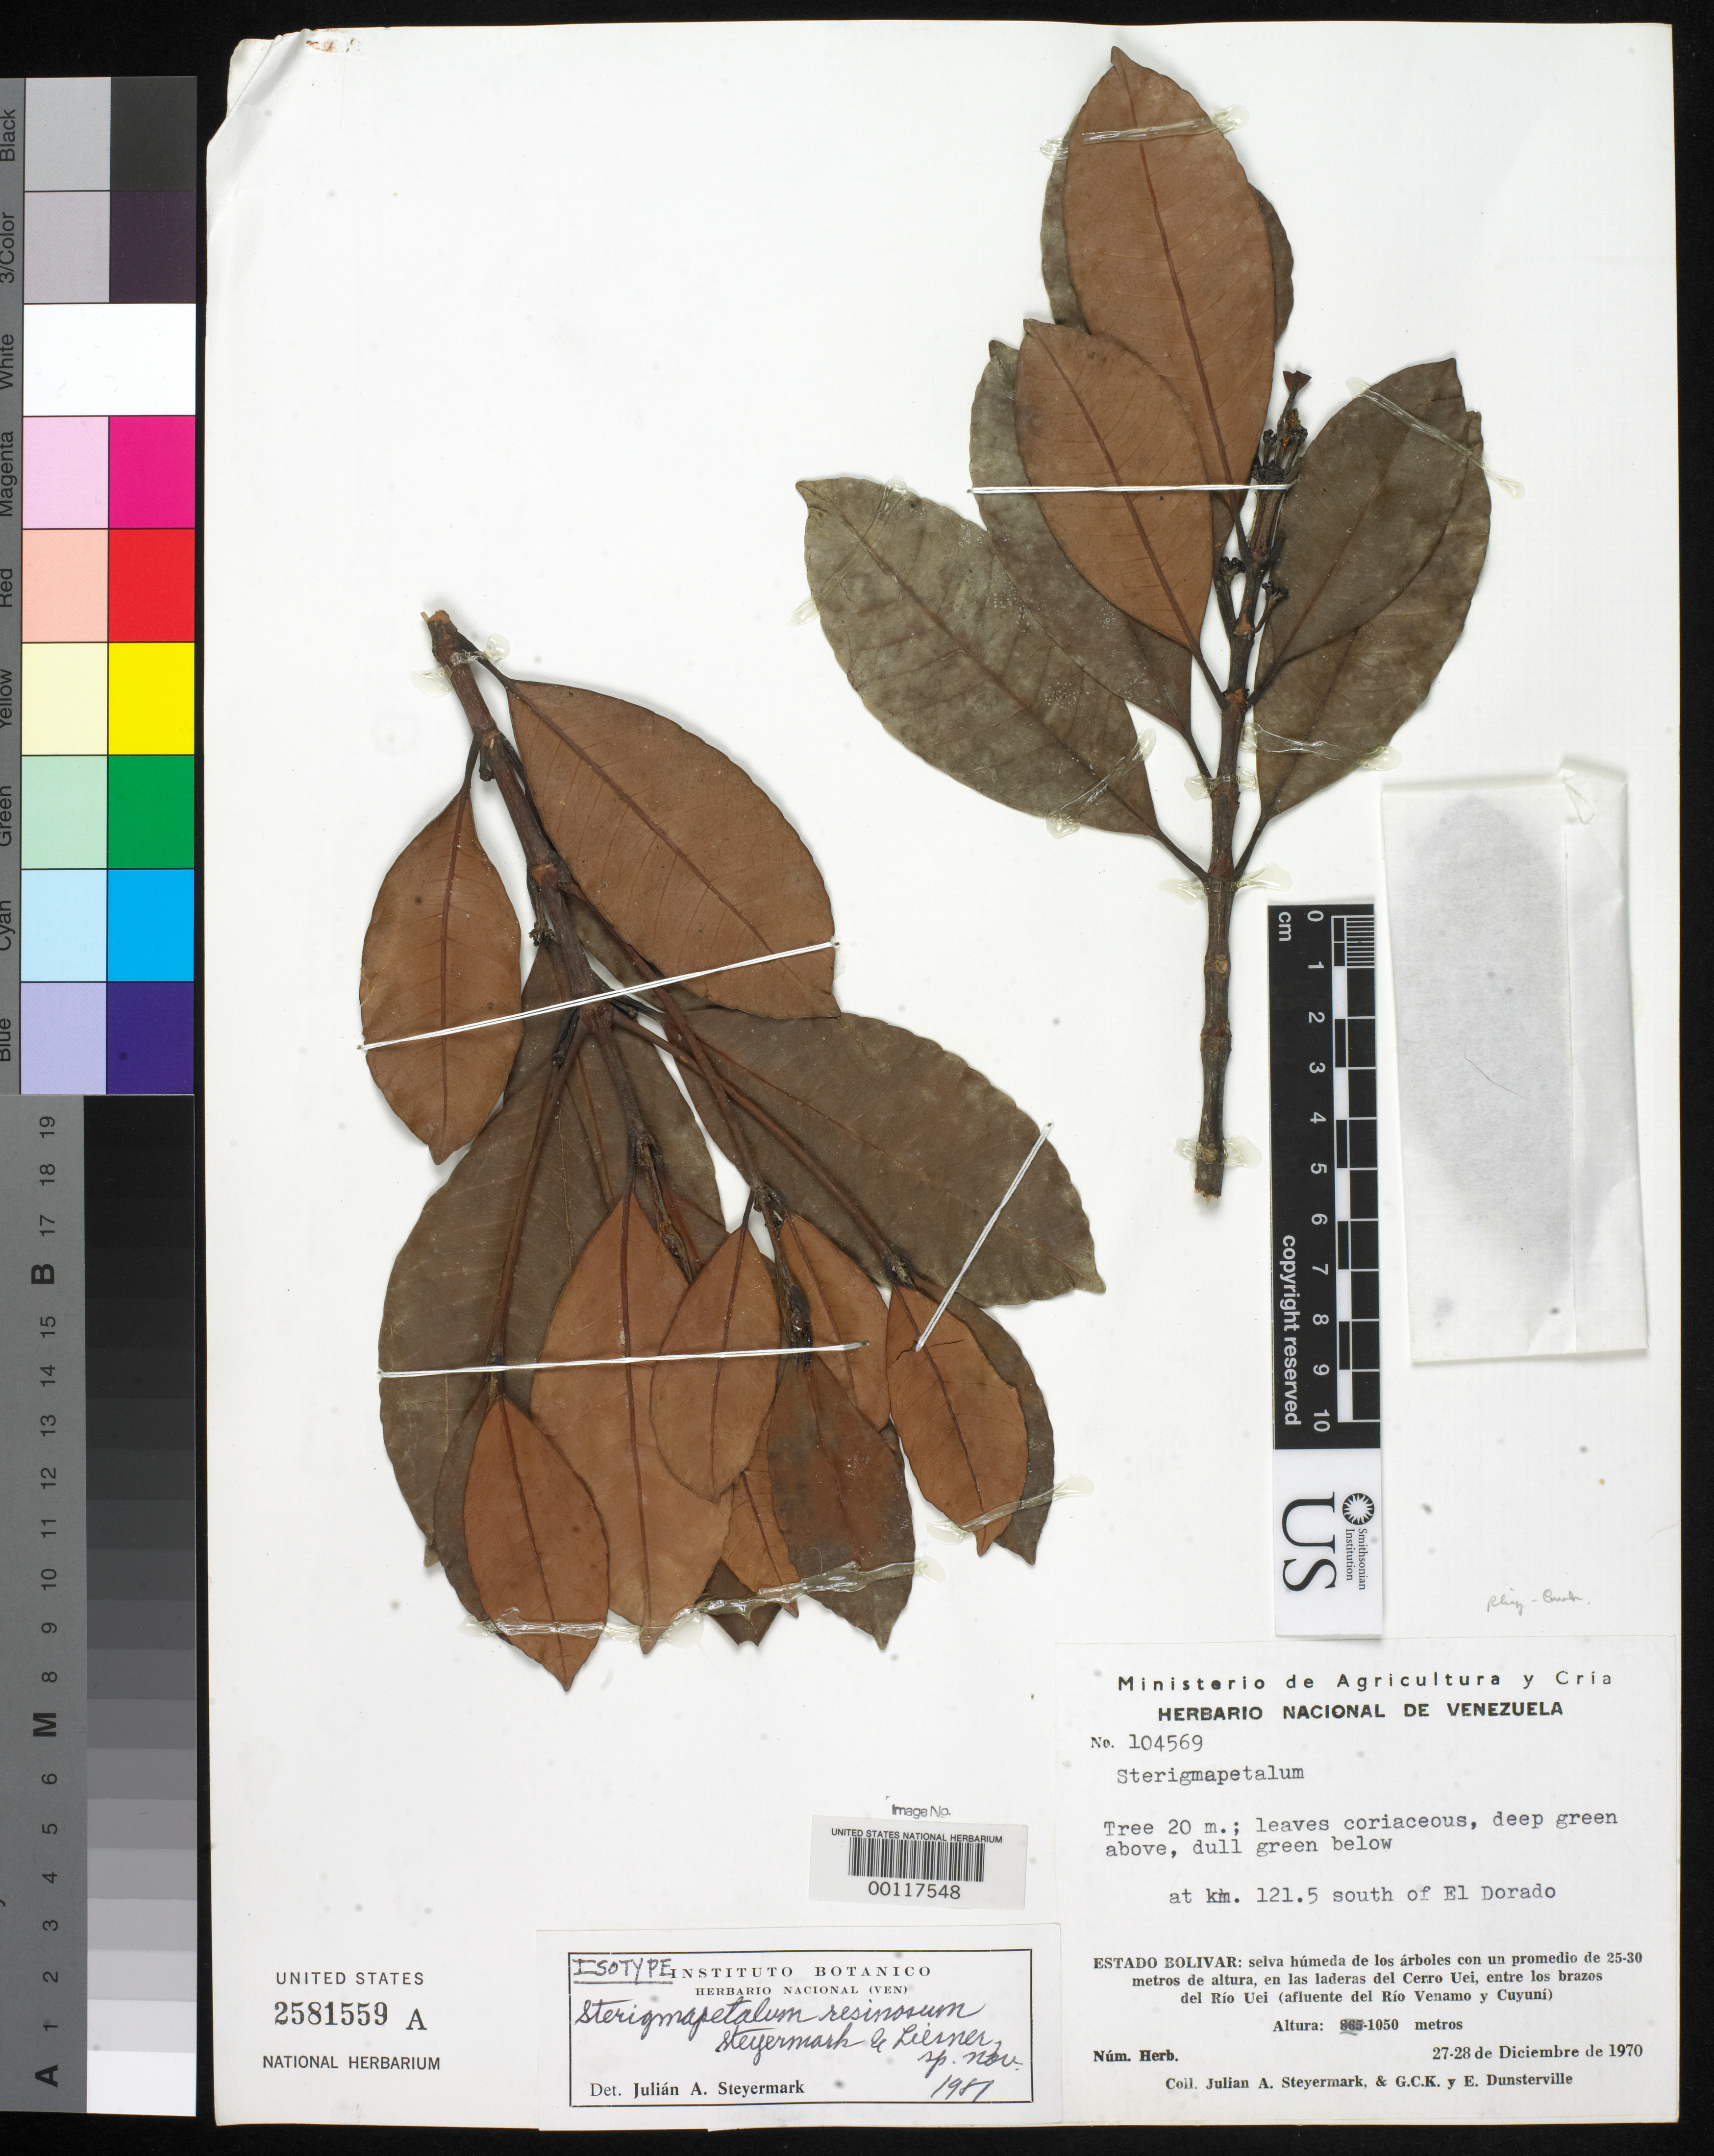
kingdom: Plantae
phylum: Tracheophyta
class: Magnoliopsida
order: Malpighiales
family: Rhizophoraceae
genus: Sterigmapetalum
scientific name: Sterigmapetalum resinosum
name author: Steyerm. & Liesner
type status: Isotype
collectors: J. Steyermark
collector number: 104569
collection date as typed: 27 Dec 1970 to 28 Dec 1970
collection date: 1970-12-27/1970-12-28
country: Venezuela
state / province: Bolivar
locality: Slopes of Cerro Uei, between branches of Rio Uei.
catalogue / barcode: US 2581559A